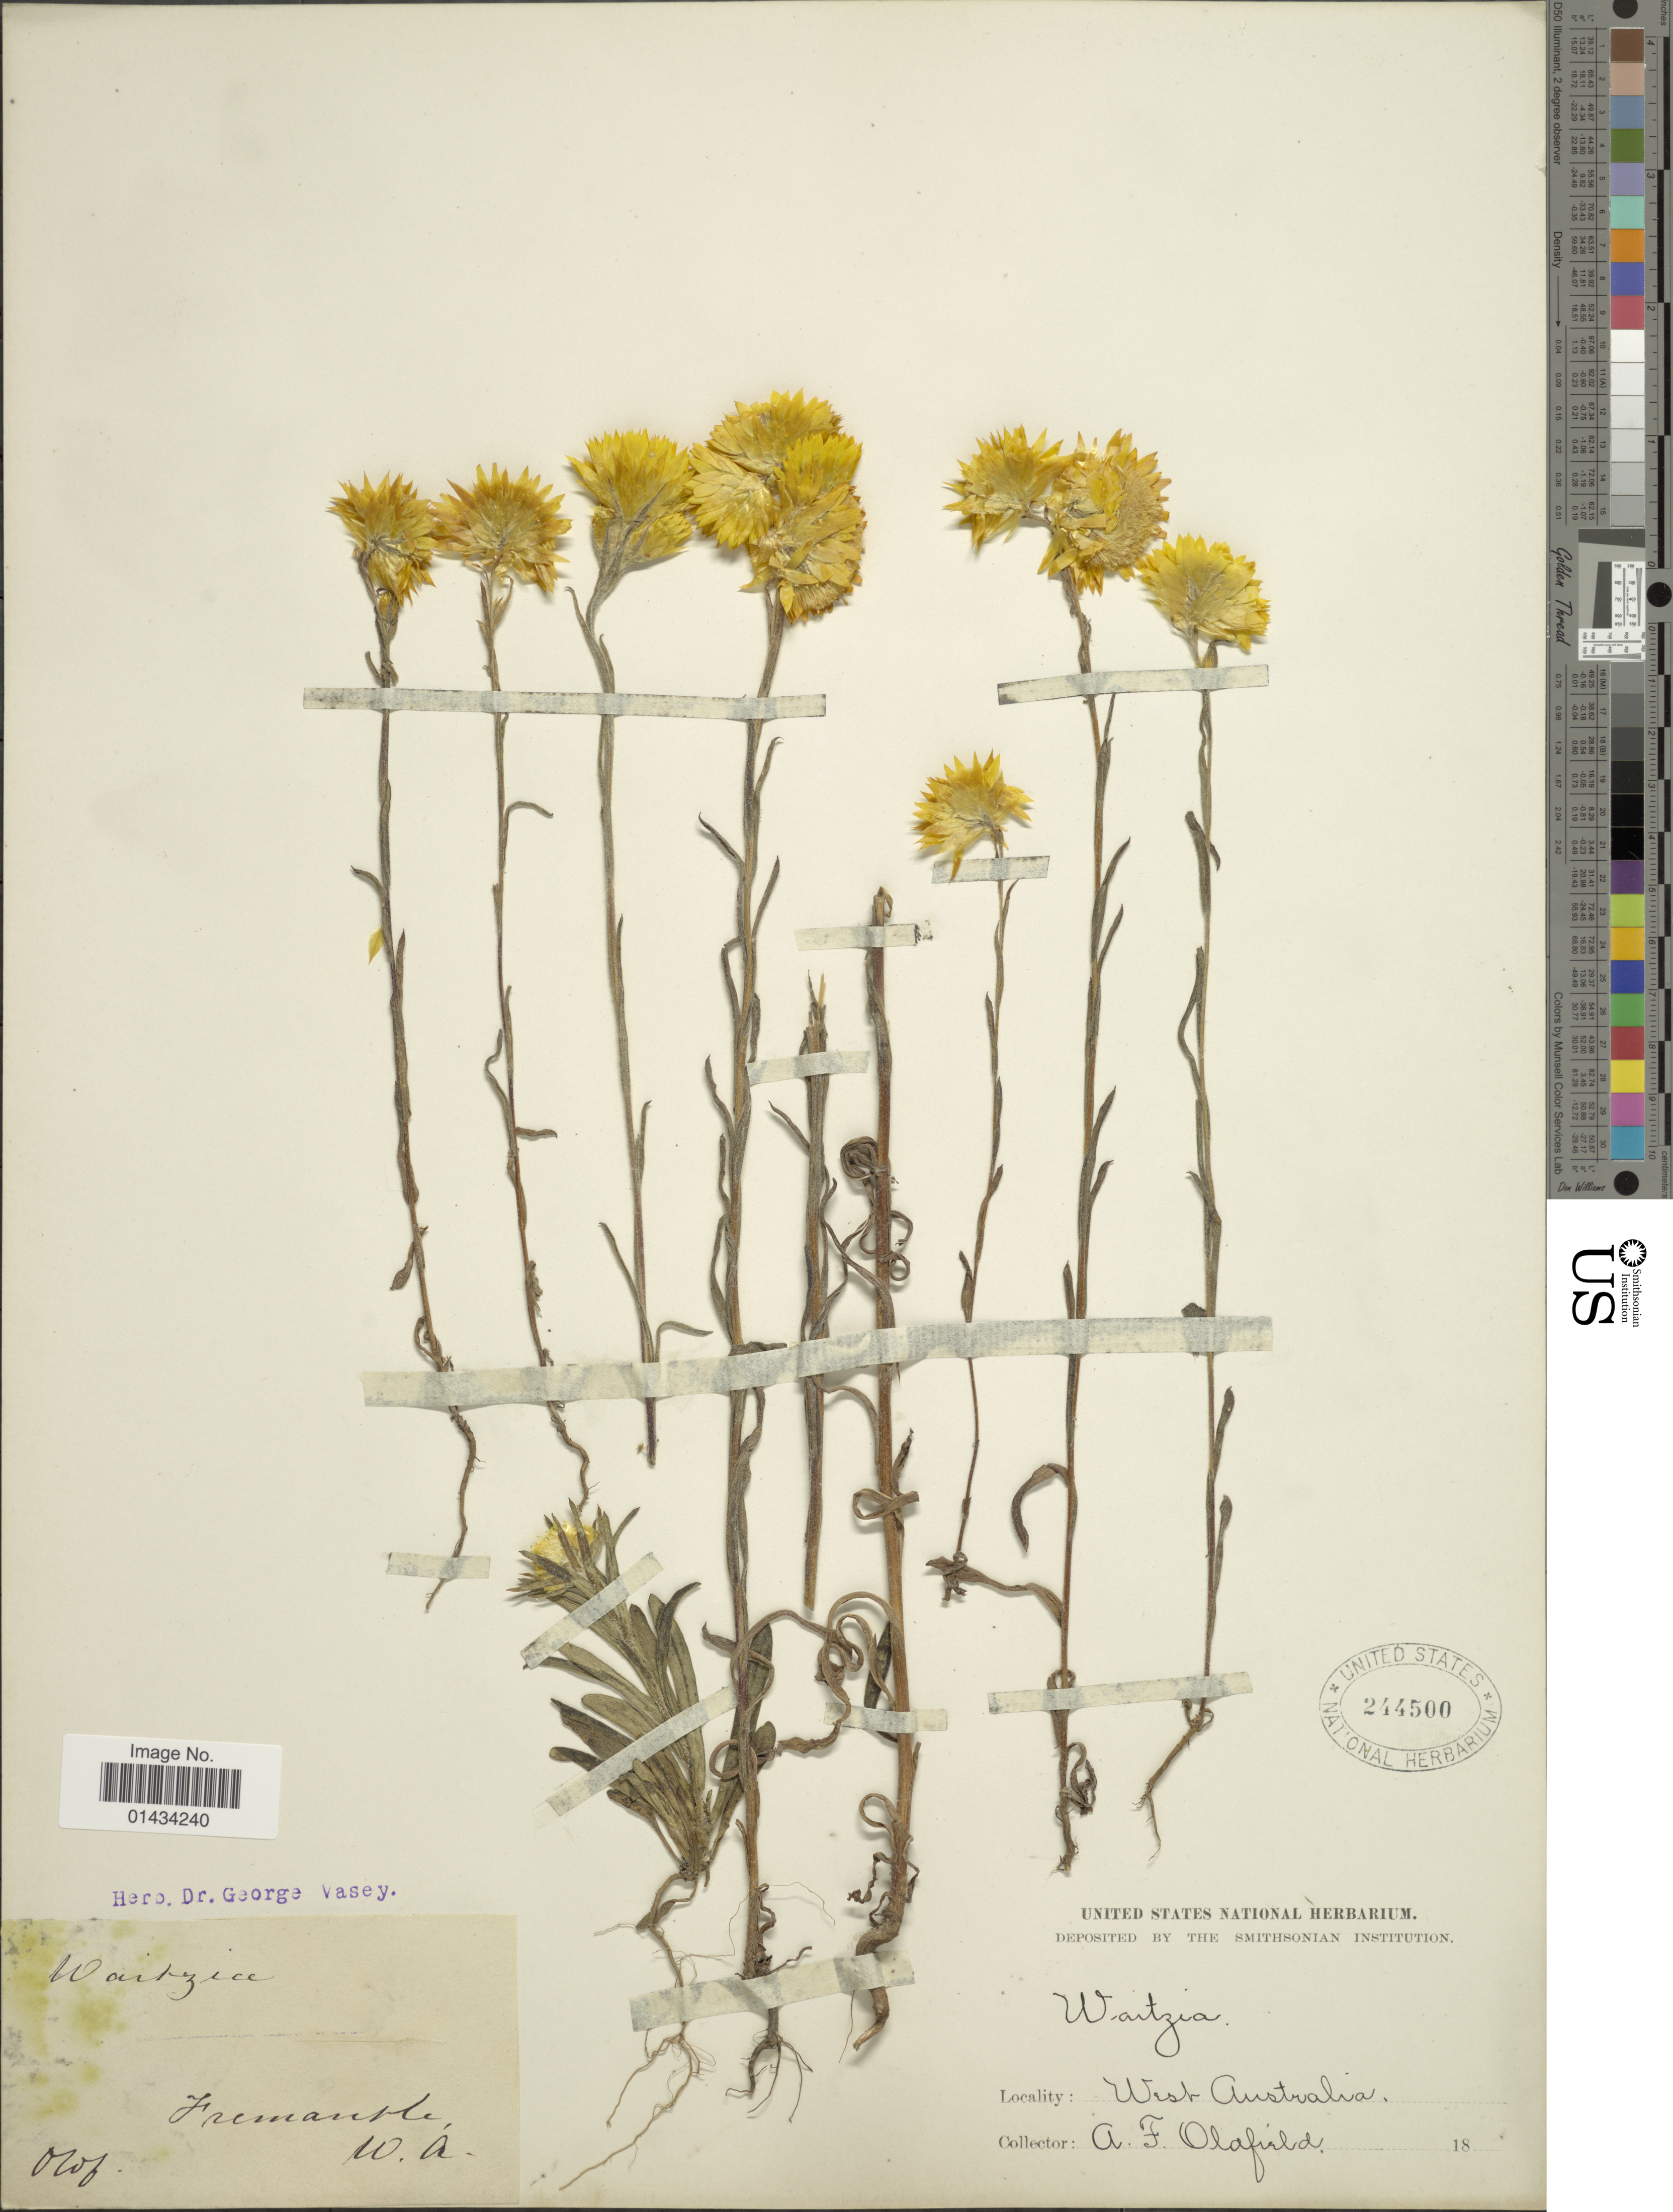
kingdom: Plantae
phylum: Tracheophyta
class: Magnoliopsida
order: Asterales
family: Asteraceae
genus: Waitzia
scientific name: Waitzia sp.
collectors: A. Oldfield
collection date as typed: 18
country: Australia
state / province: Western Australia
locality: Fremantle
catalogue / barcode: US 244500